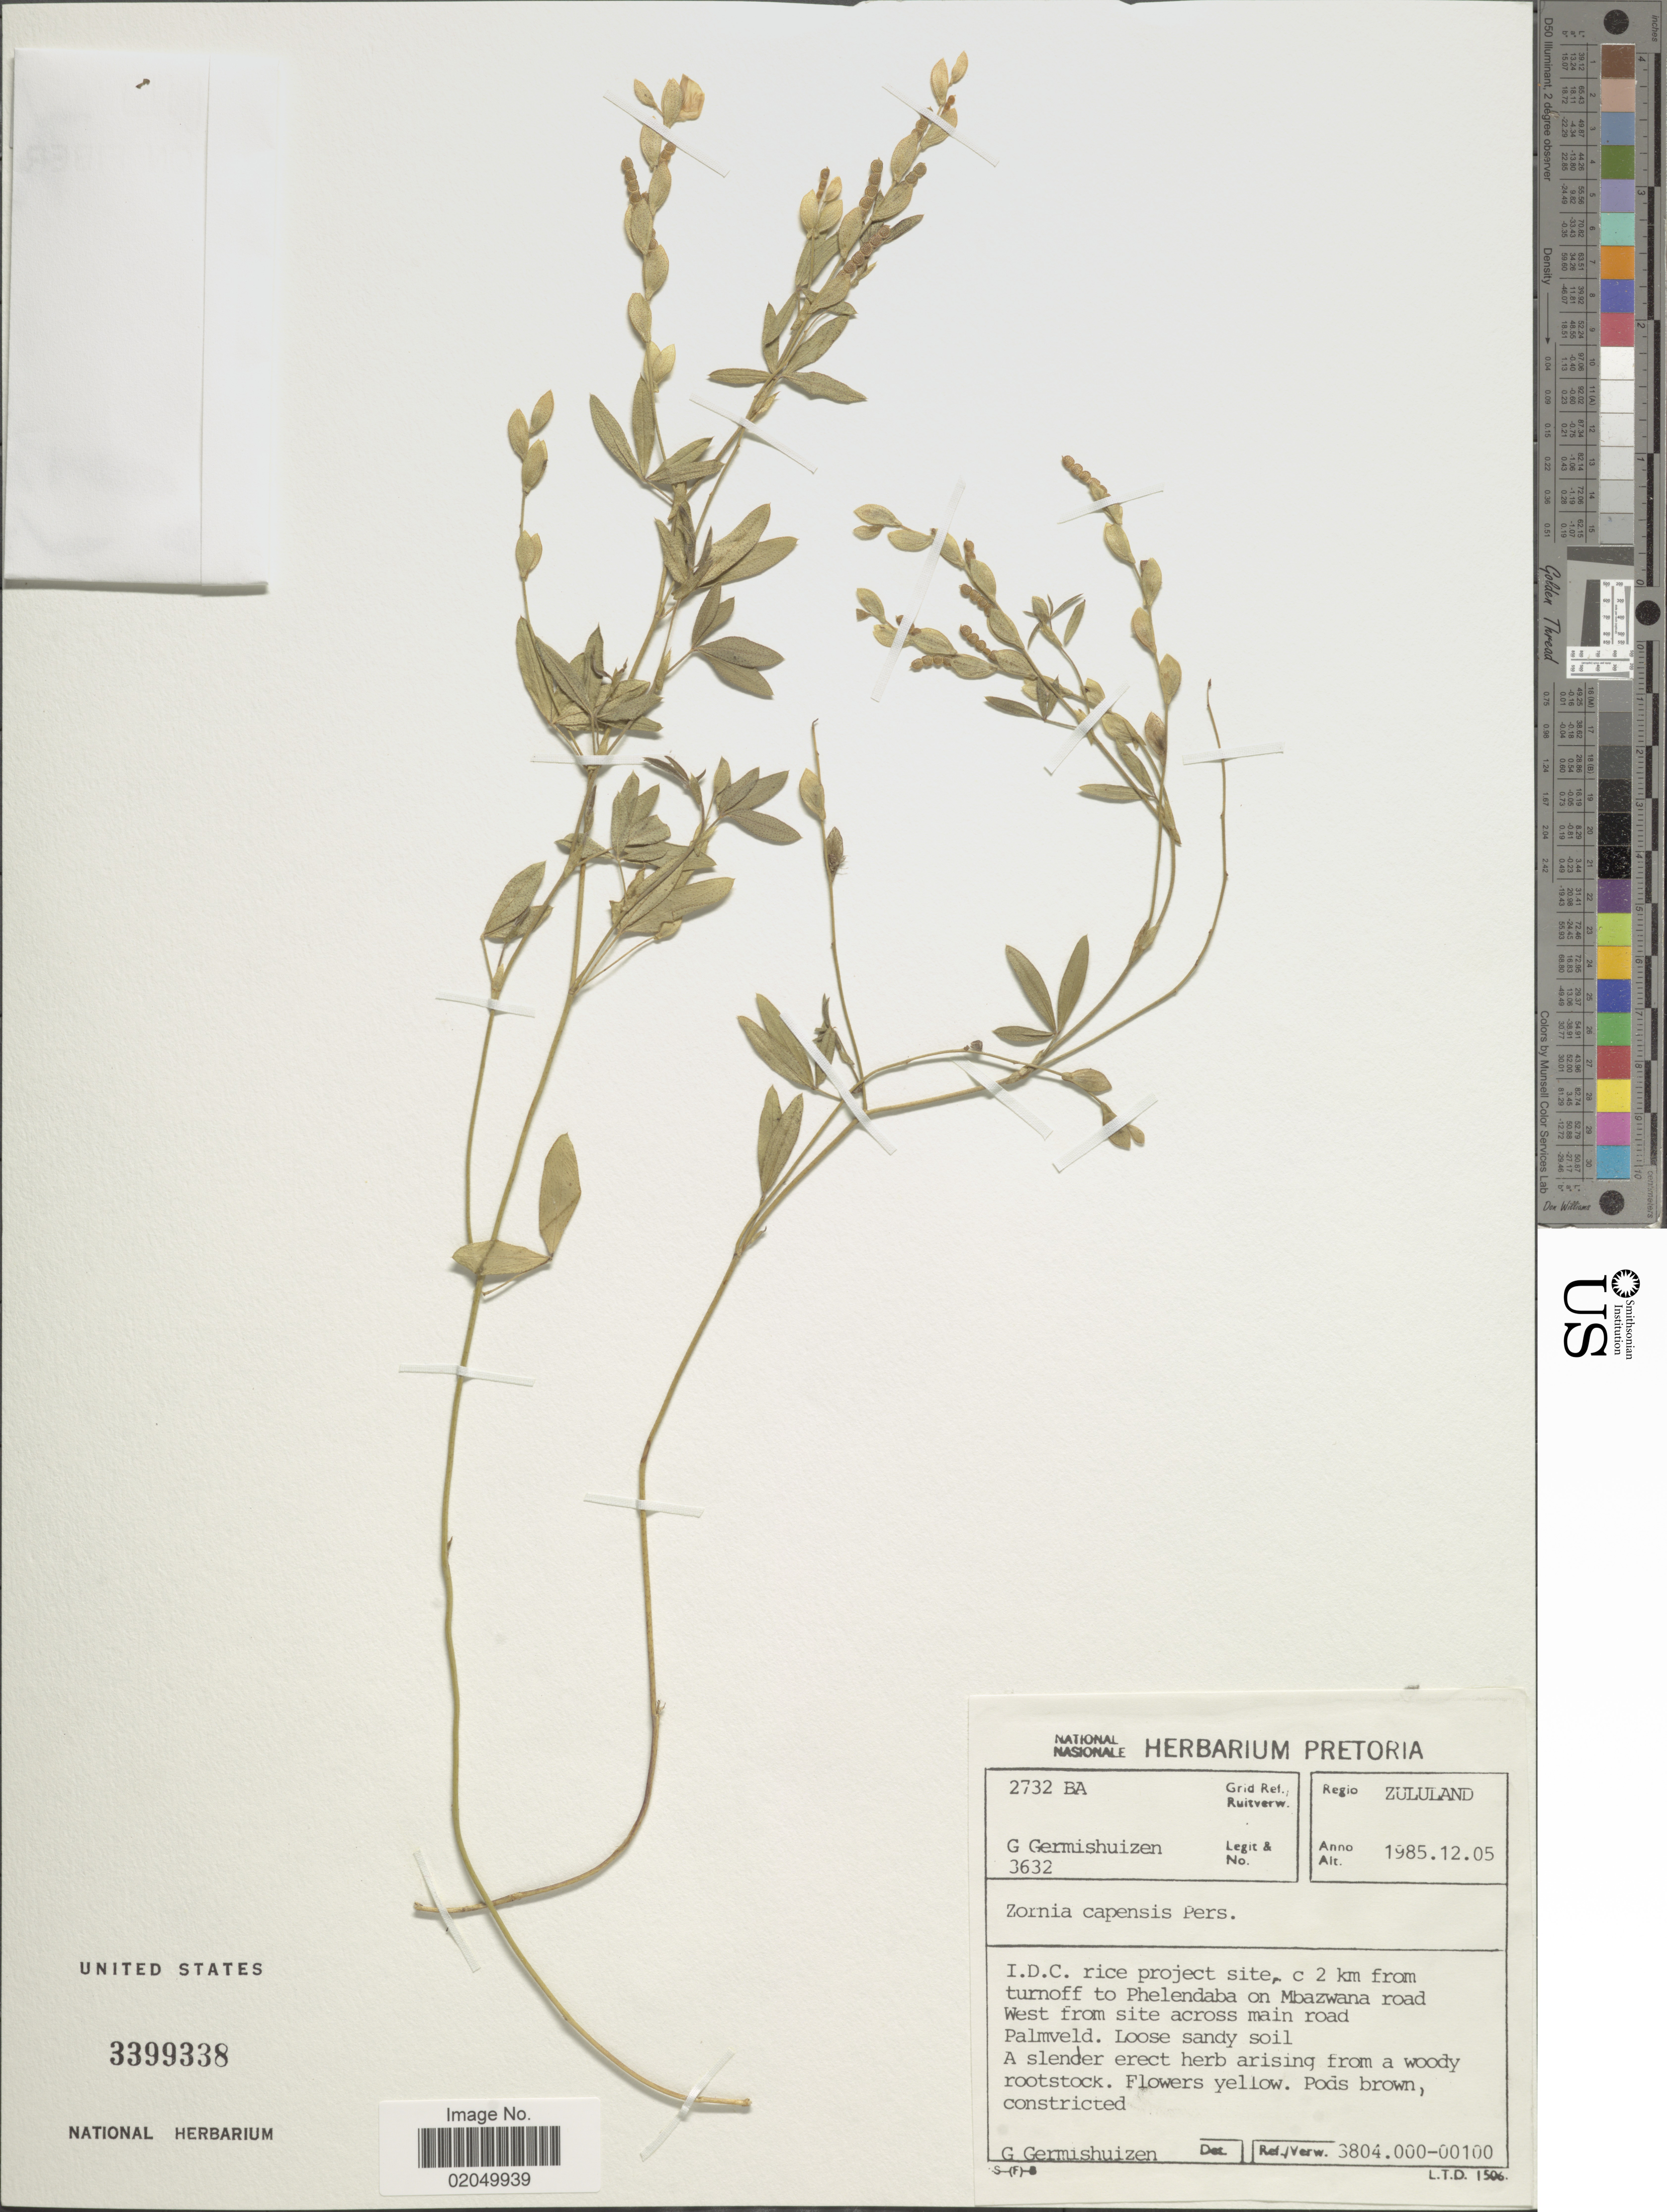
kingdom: Plantae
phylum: Tracheophyta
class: Magnoliopsida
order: Fabales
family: Fabaceae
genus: Zornia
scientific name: Zornia capensis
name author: Pers.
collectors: G. Germishuizen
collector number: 3632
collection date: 1985-12-05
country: South Africa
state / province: KwaZulu-Natal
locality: Zululand, I.D.C. rice project site, c 2 km from turnoff to Phelendaba on Mbazwana road west from site across main road Palmveld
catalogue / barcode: US 3399338